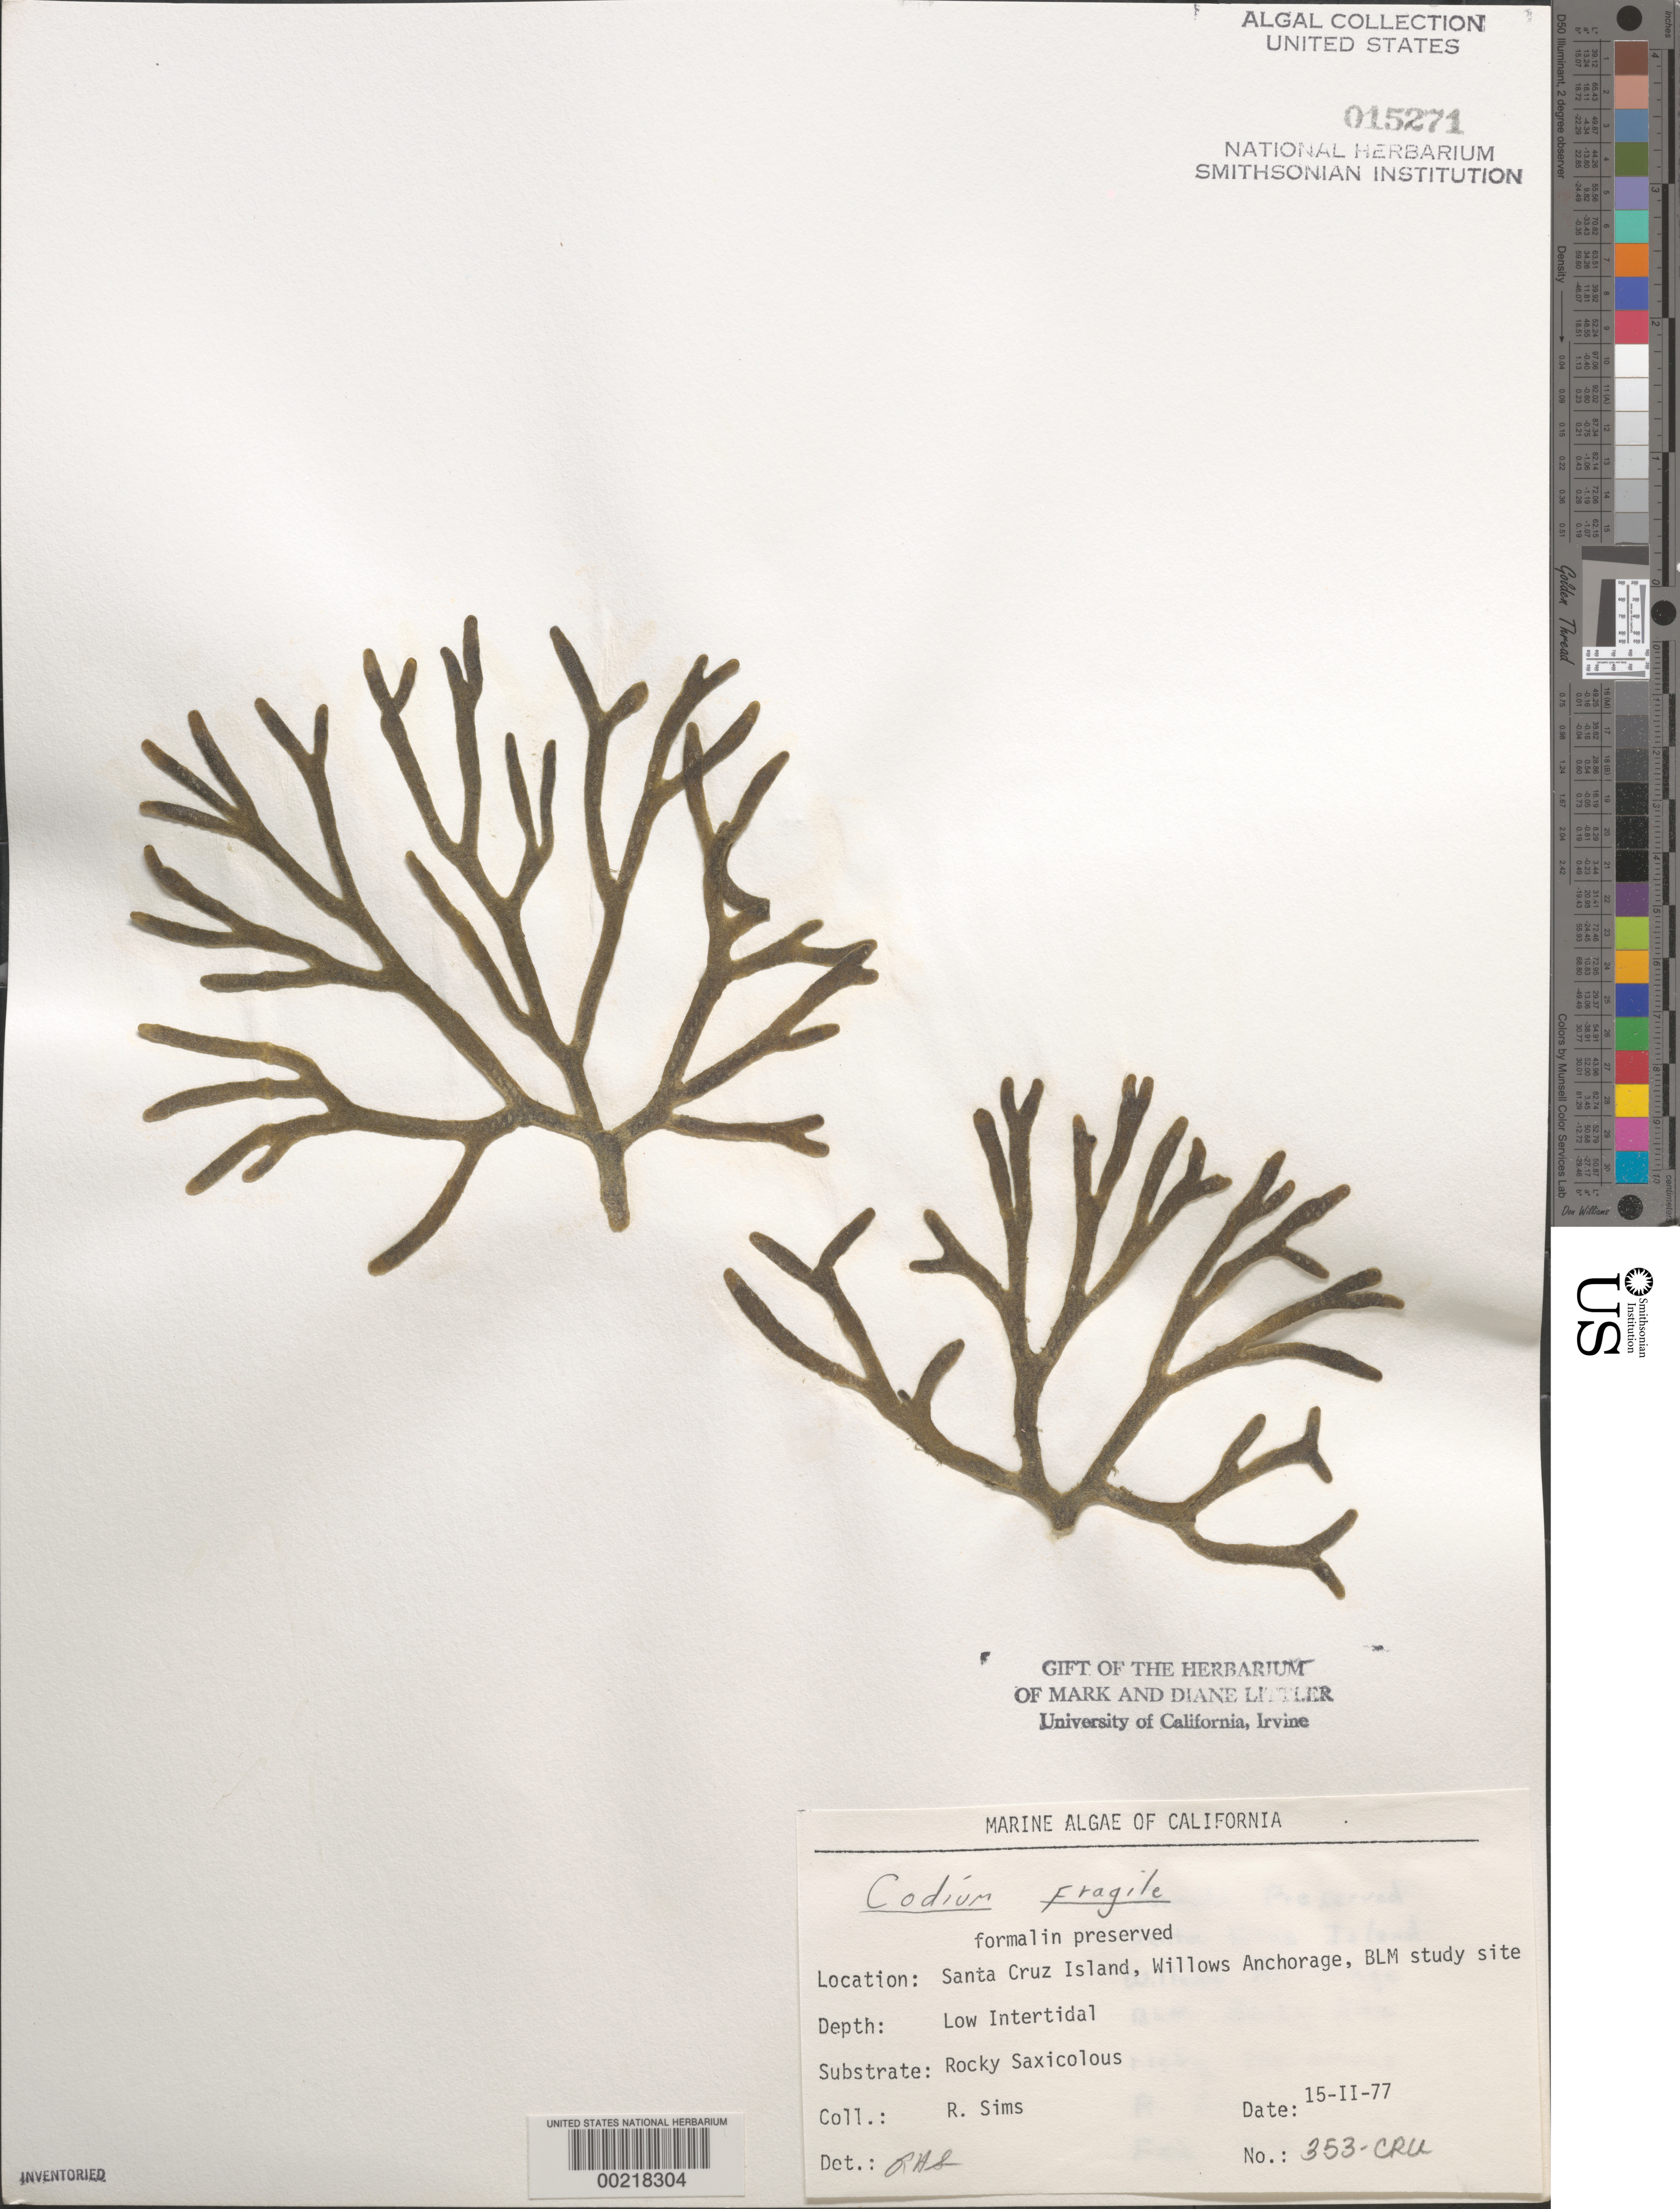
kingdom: Plantae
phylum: Chlorophyta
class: Ulvophyceae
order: Bryopsidales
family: Codiaceae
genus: Codium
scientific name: Codium fragile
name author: (Suringar) P. Hariot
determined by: Sims, Robert H.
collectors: R. H. Sims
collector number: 353-cru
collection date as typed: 15 Feb 1977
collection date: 1977-02-15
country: United States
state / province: California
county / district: Santa Barbara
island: Santa Cruz Island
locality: Willows Anchorage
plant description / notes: BLM-SOCALBIGHT Rocky Intertidal Survey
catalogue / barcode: US 15271